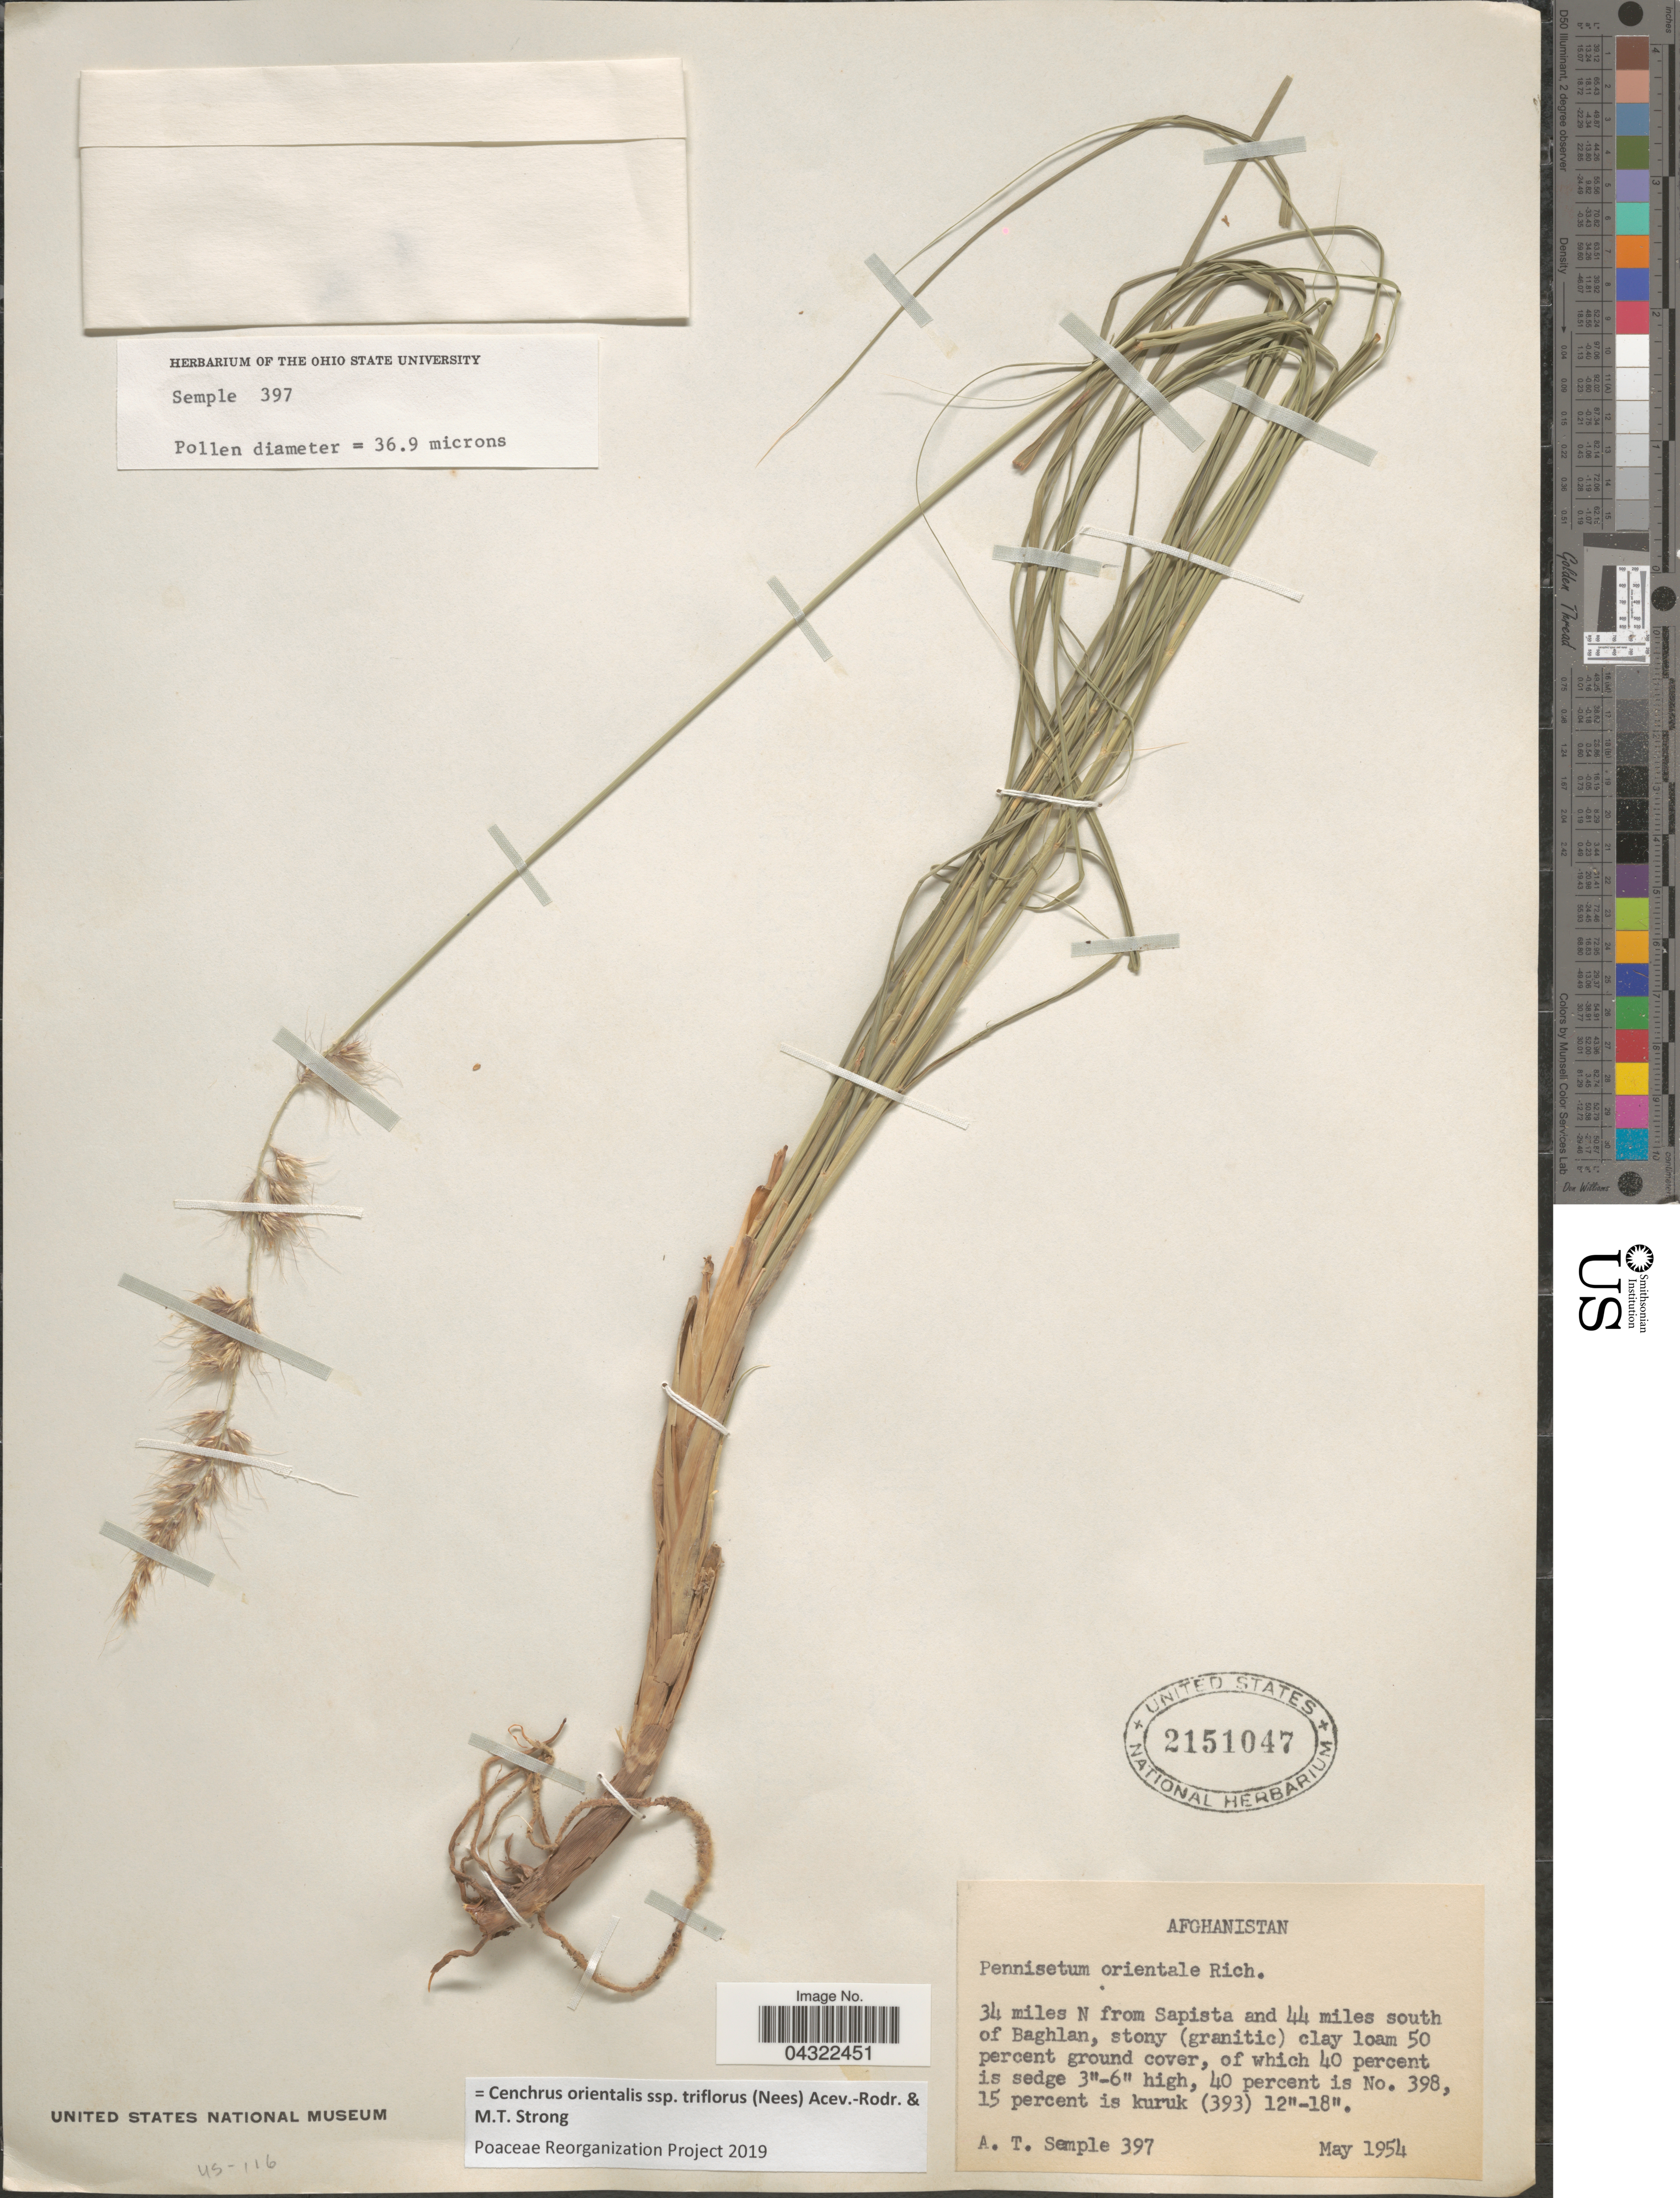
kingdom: Plantae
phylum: Tracheophyta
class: Liliopsida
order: Poales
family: Poaceae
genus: Cenchrus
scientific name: Cenchrus orientalis subsp. triflorus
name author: (Nees) Acev.-Rodr. & M.T. Strong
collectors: A. Semple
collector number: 397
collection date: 1954-05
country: Afghanistan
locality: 34 miles N from Sapista and 44 miles south of Baghlan.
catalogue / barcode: US 2151047